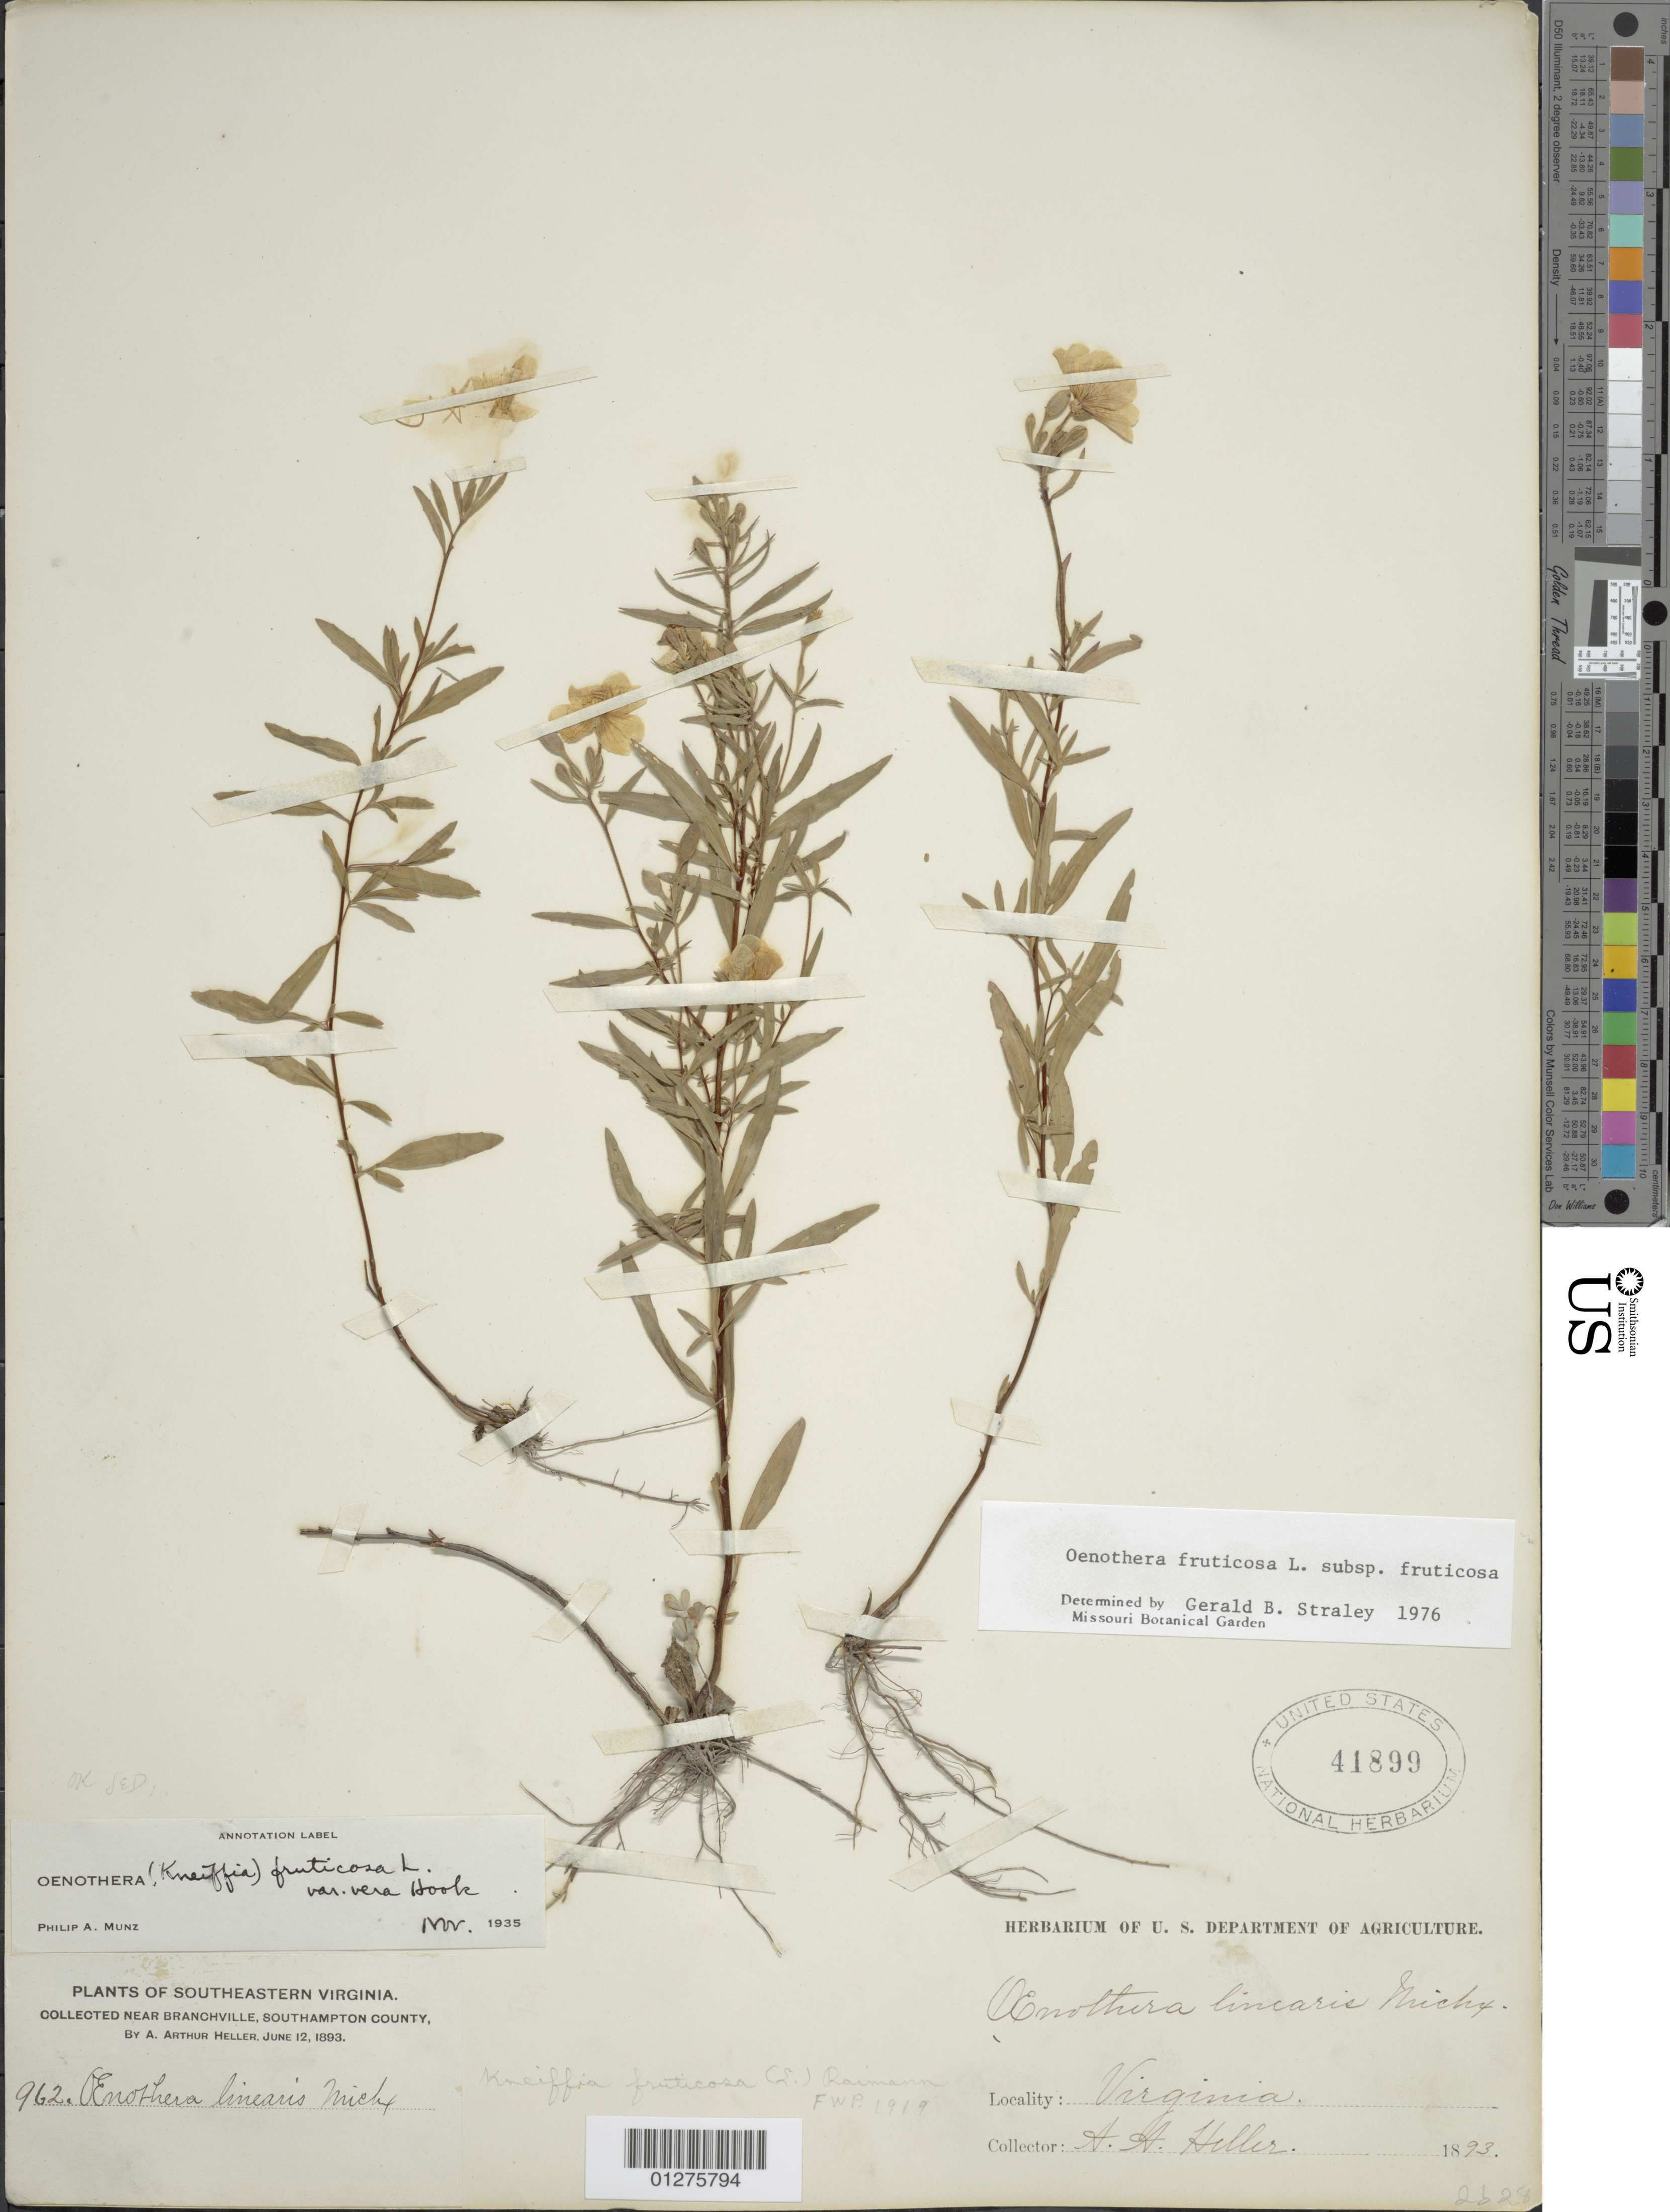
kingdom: Plantae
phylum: Tracheophyta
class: Magnoliopsida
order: Myrtales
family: Onagraceae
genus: Oenothera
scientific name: Oenothera fruticosa subsp. fruticosa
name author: L.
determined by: Straley, G. B.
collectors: A. A. Heller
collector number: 962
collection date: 1893-06-12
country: United States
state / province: Virginia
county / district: Southampton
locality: Near Branchville.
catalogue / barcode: US 41899